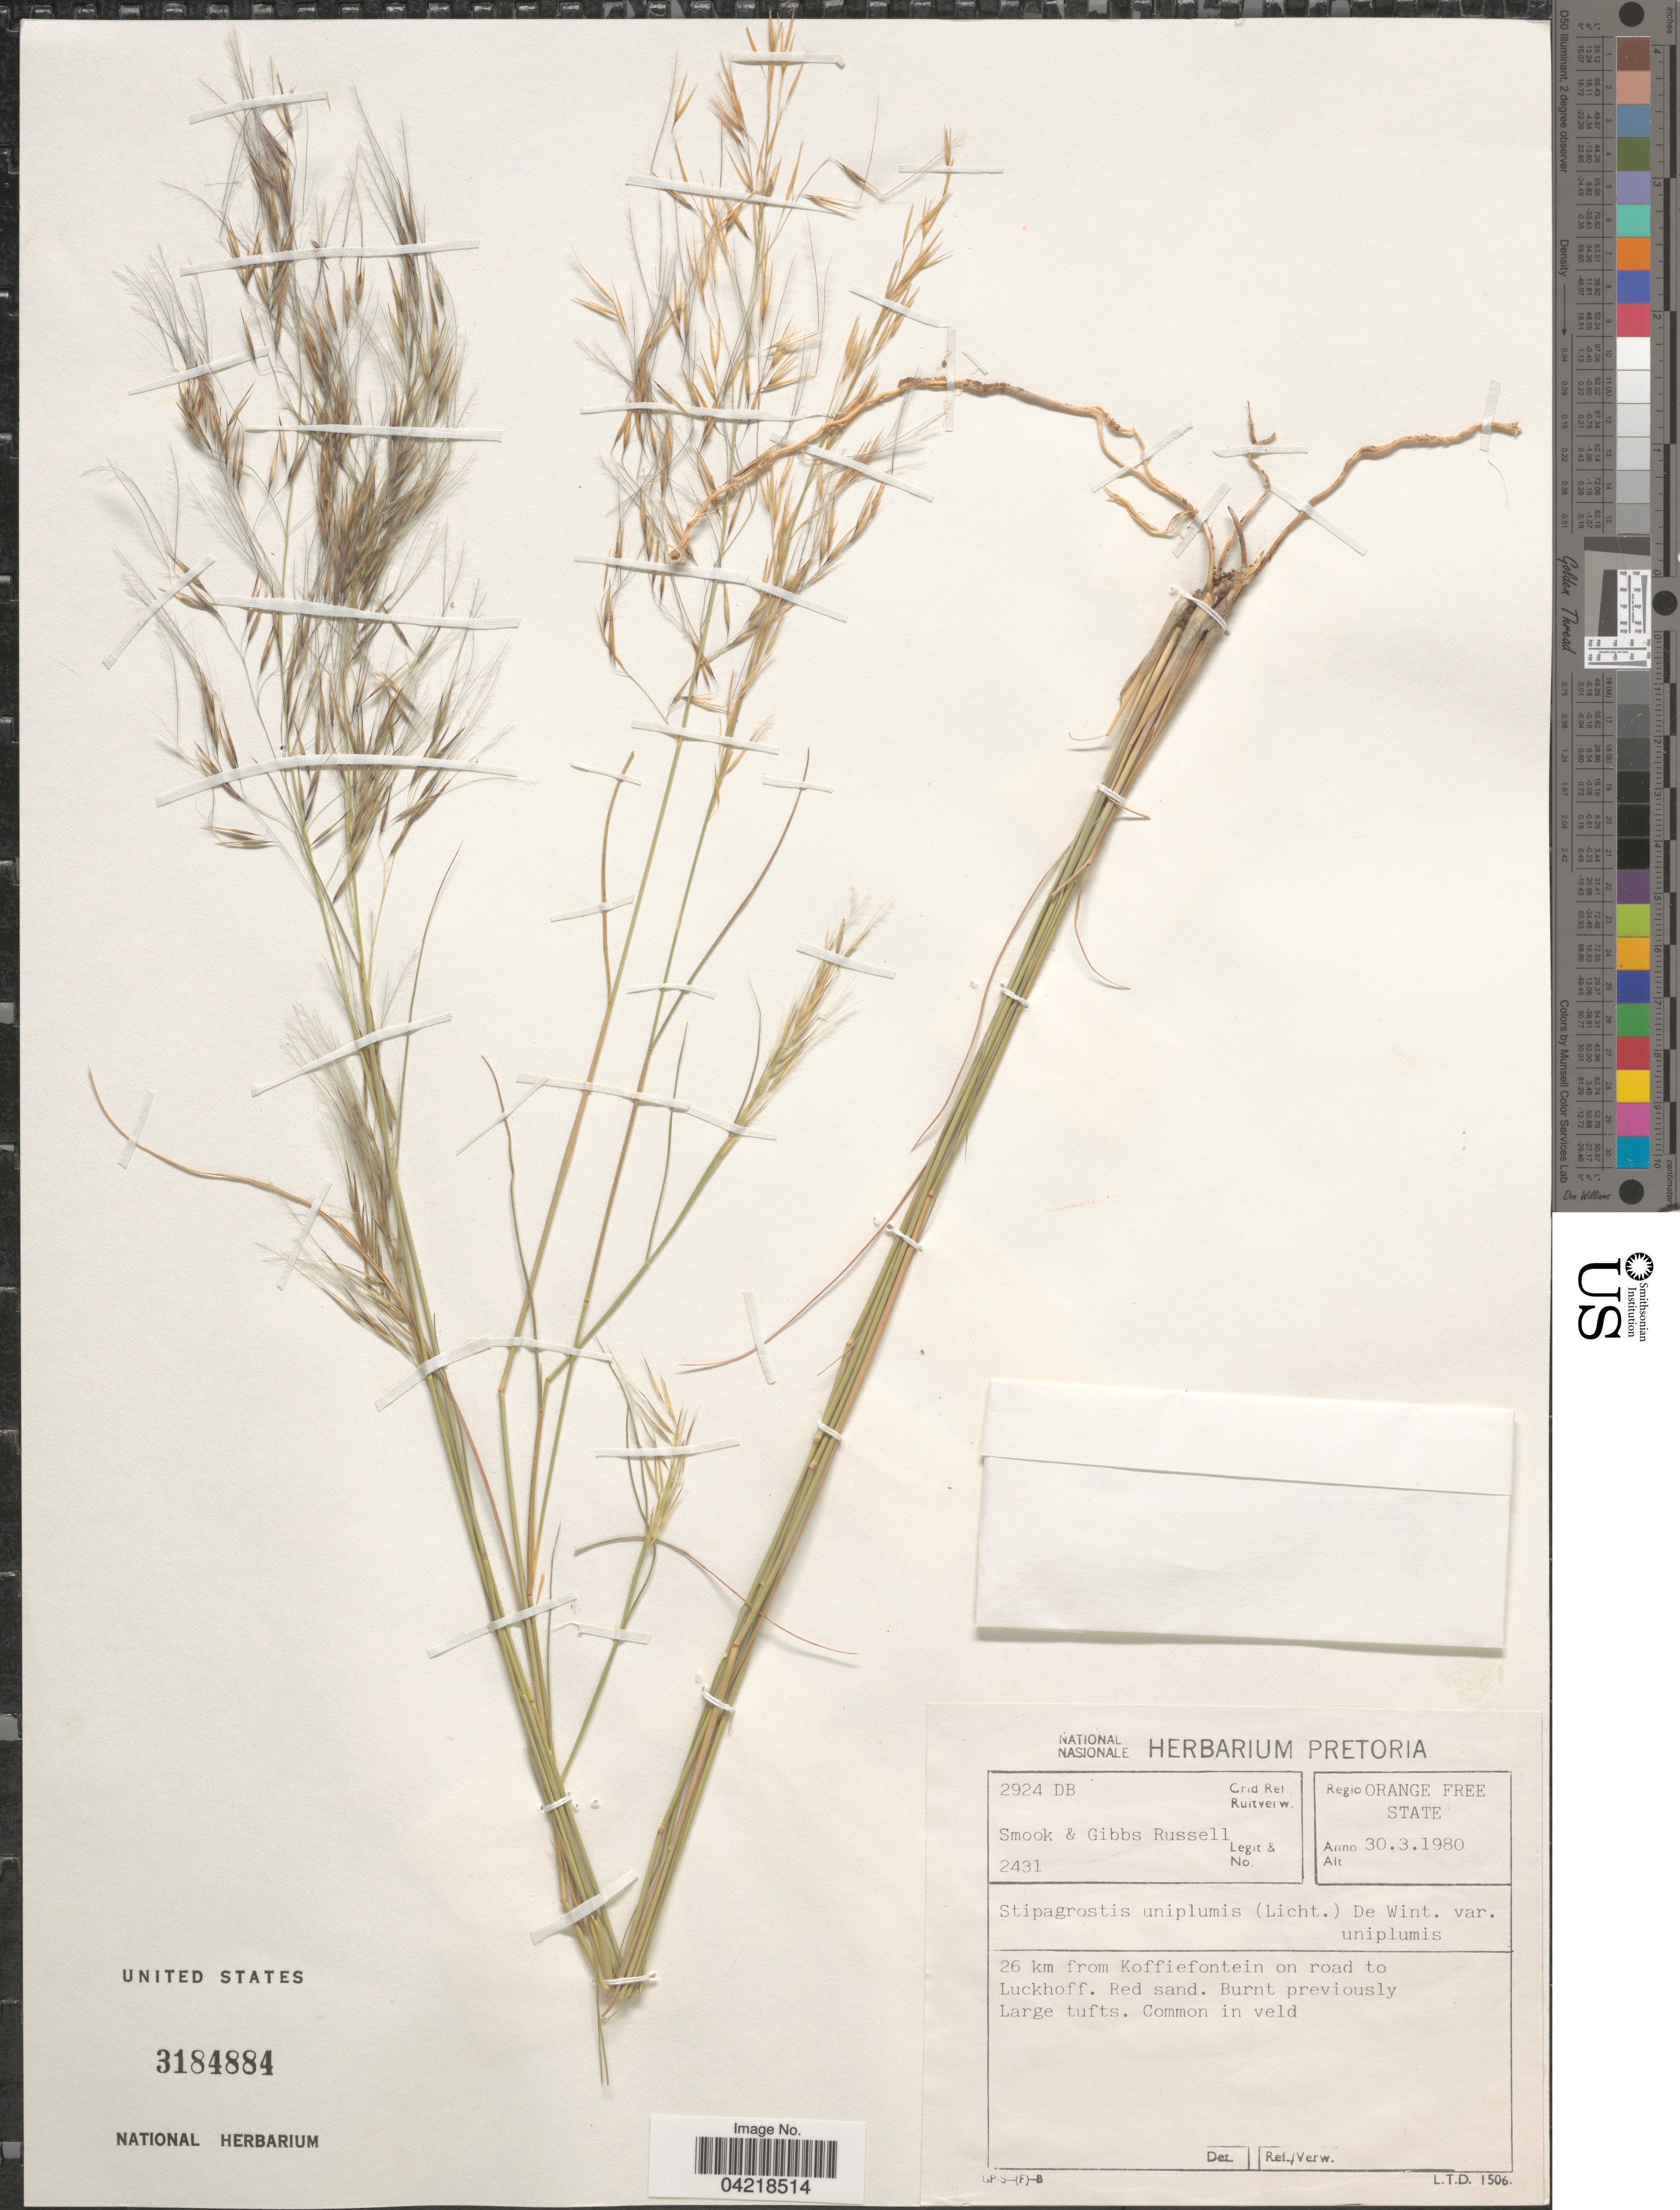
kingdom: Plantae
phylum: Tracheophyta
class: Liliopsida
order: Poales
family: Poaceae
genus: Stipagrostis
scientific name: Stipagrostis uniplumis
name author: (Licht.) De Winter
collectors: Smook & Gibbs-Russell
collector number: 2431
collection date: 1980-03-30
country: South Africa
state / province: Free State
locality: Grid Ref./Ruitverw. 2924 DB. Regio Orange Free State. 26 km from Koffiefontein on road to Luckhoff.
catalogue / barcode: US 3184884